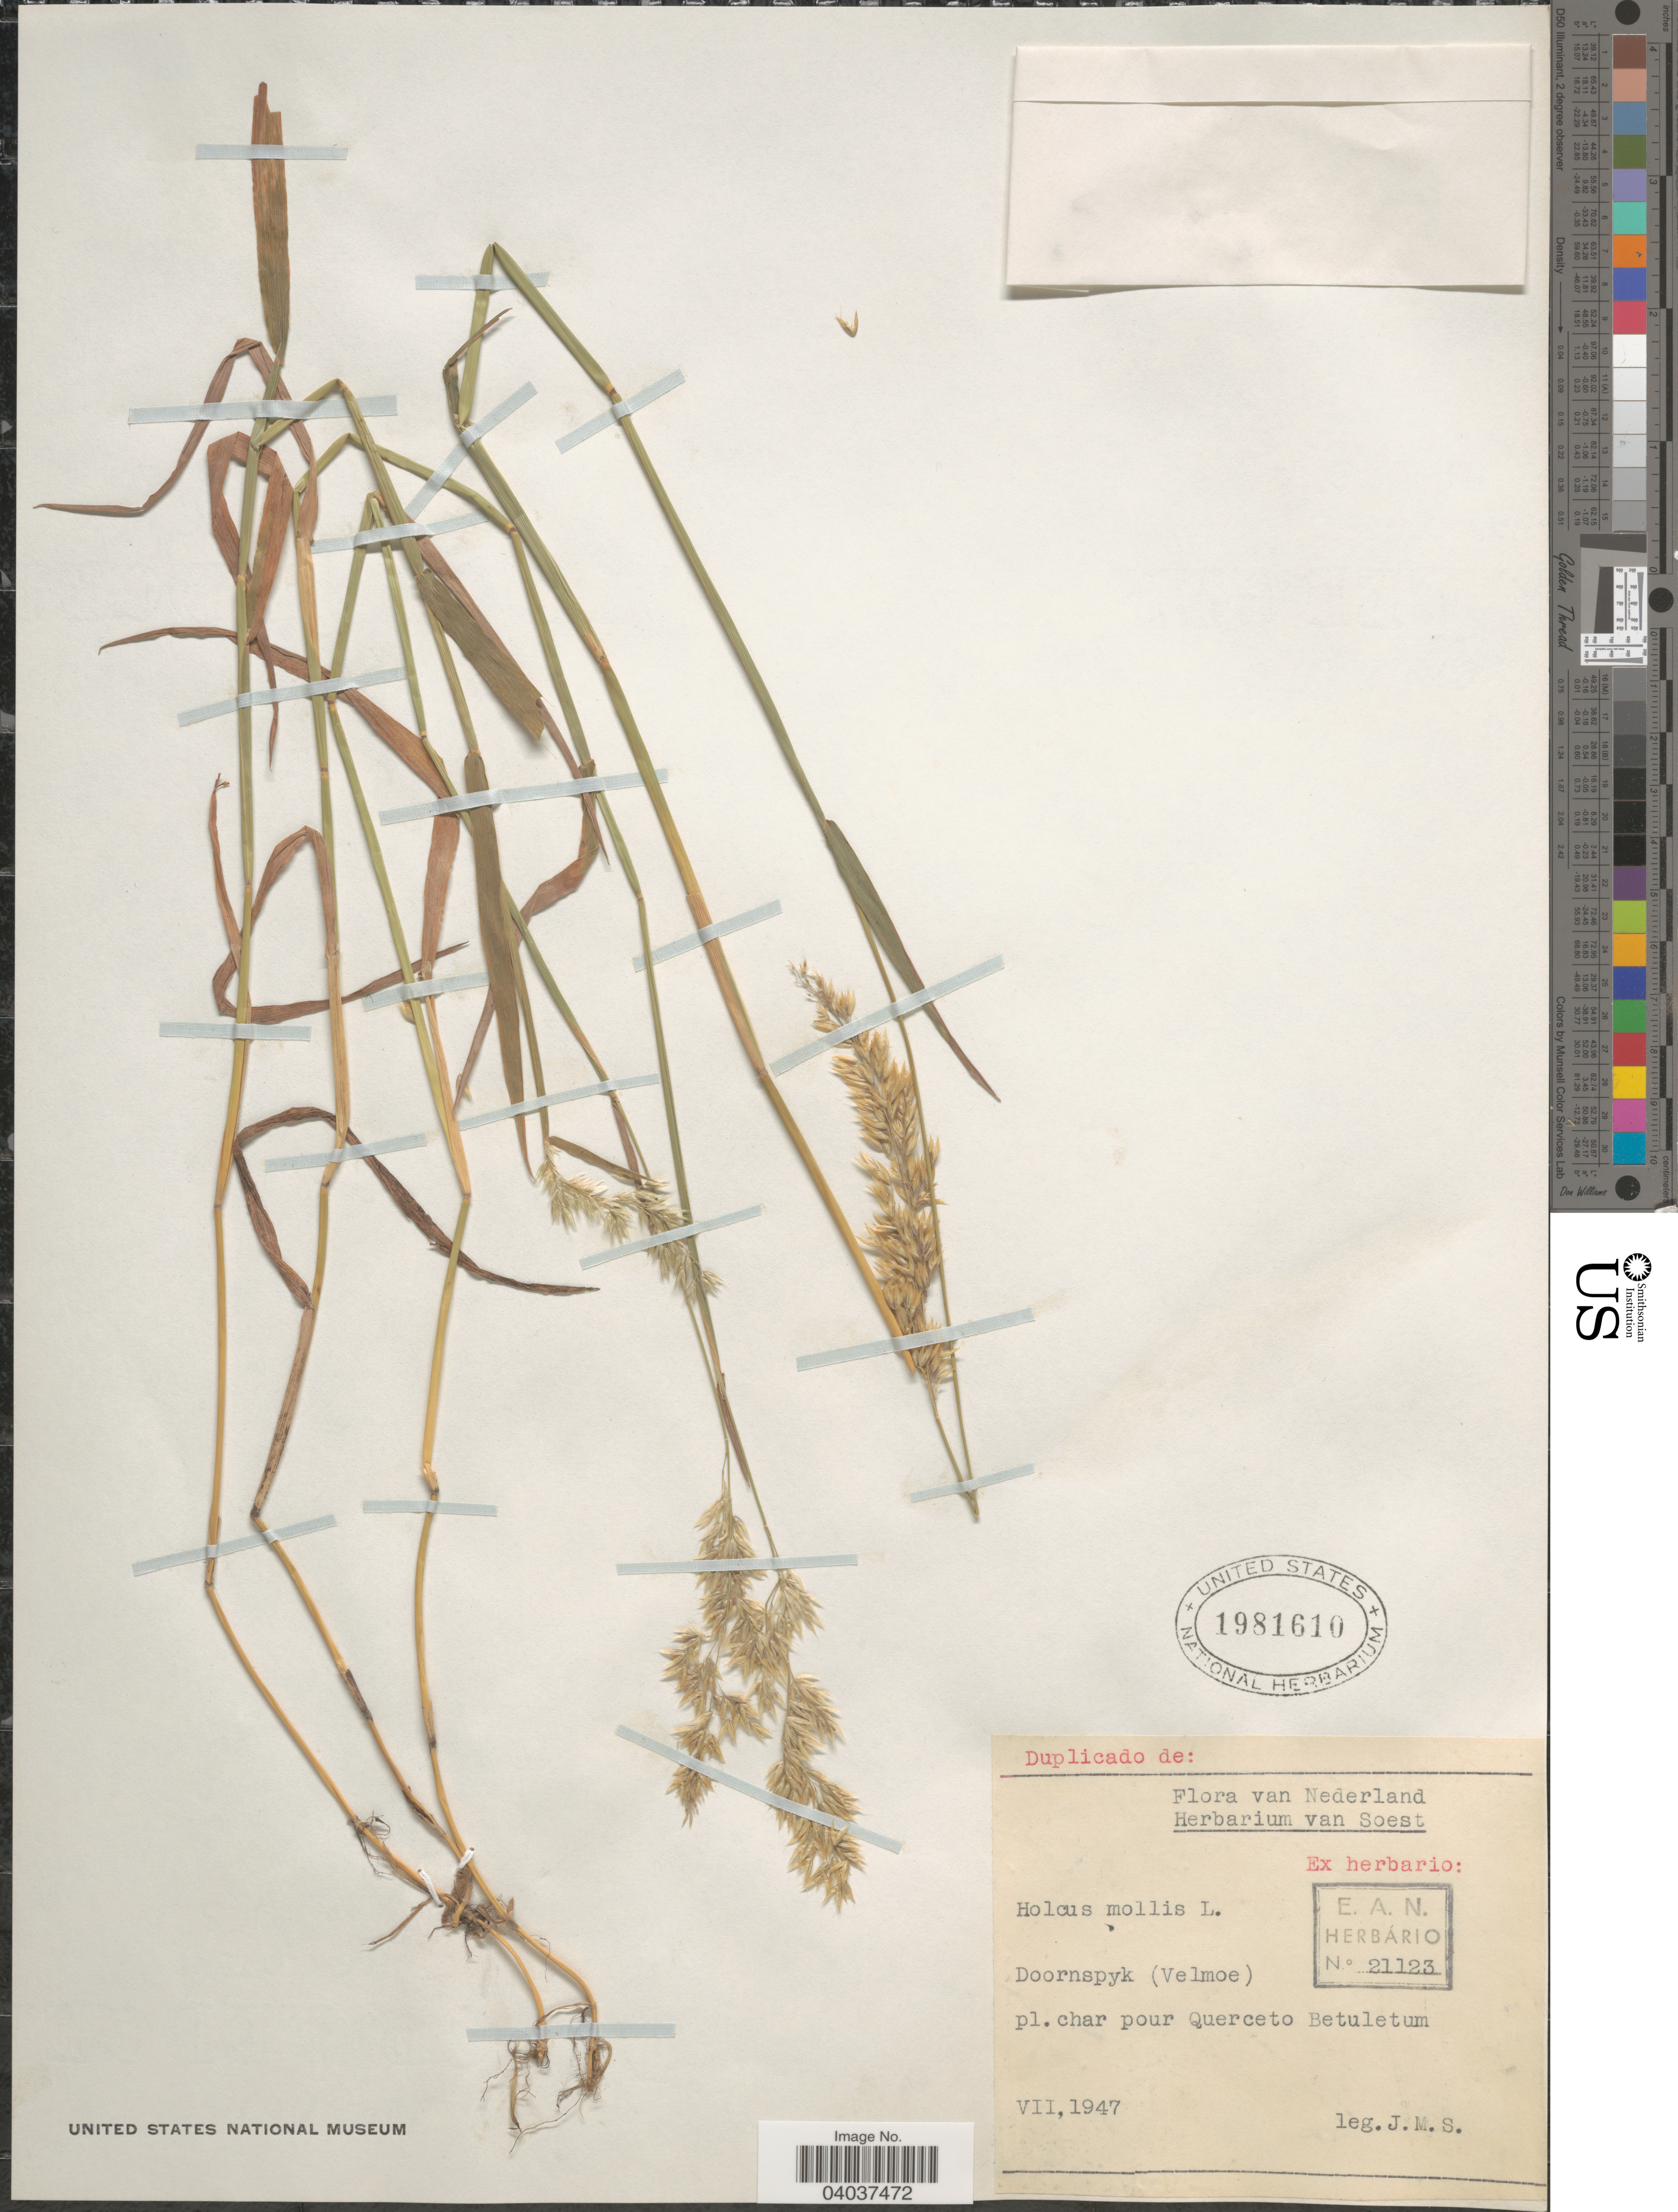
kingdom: Plantae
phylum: Tracheophyta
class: Liliopsida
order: Poales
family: Poaceae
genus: Holcus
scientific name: Holcus mollis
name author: L.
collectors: J. M. S.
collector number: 21123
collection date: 1947-07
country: Netherlands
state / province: Gelderland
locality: Nederland. Doornspyk (Velmoe) pl. char pour Querceto Betuletum.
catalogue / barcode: US 1981610